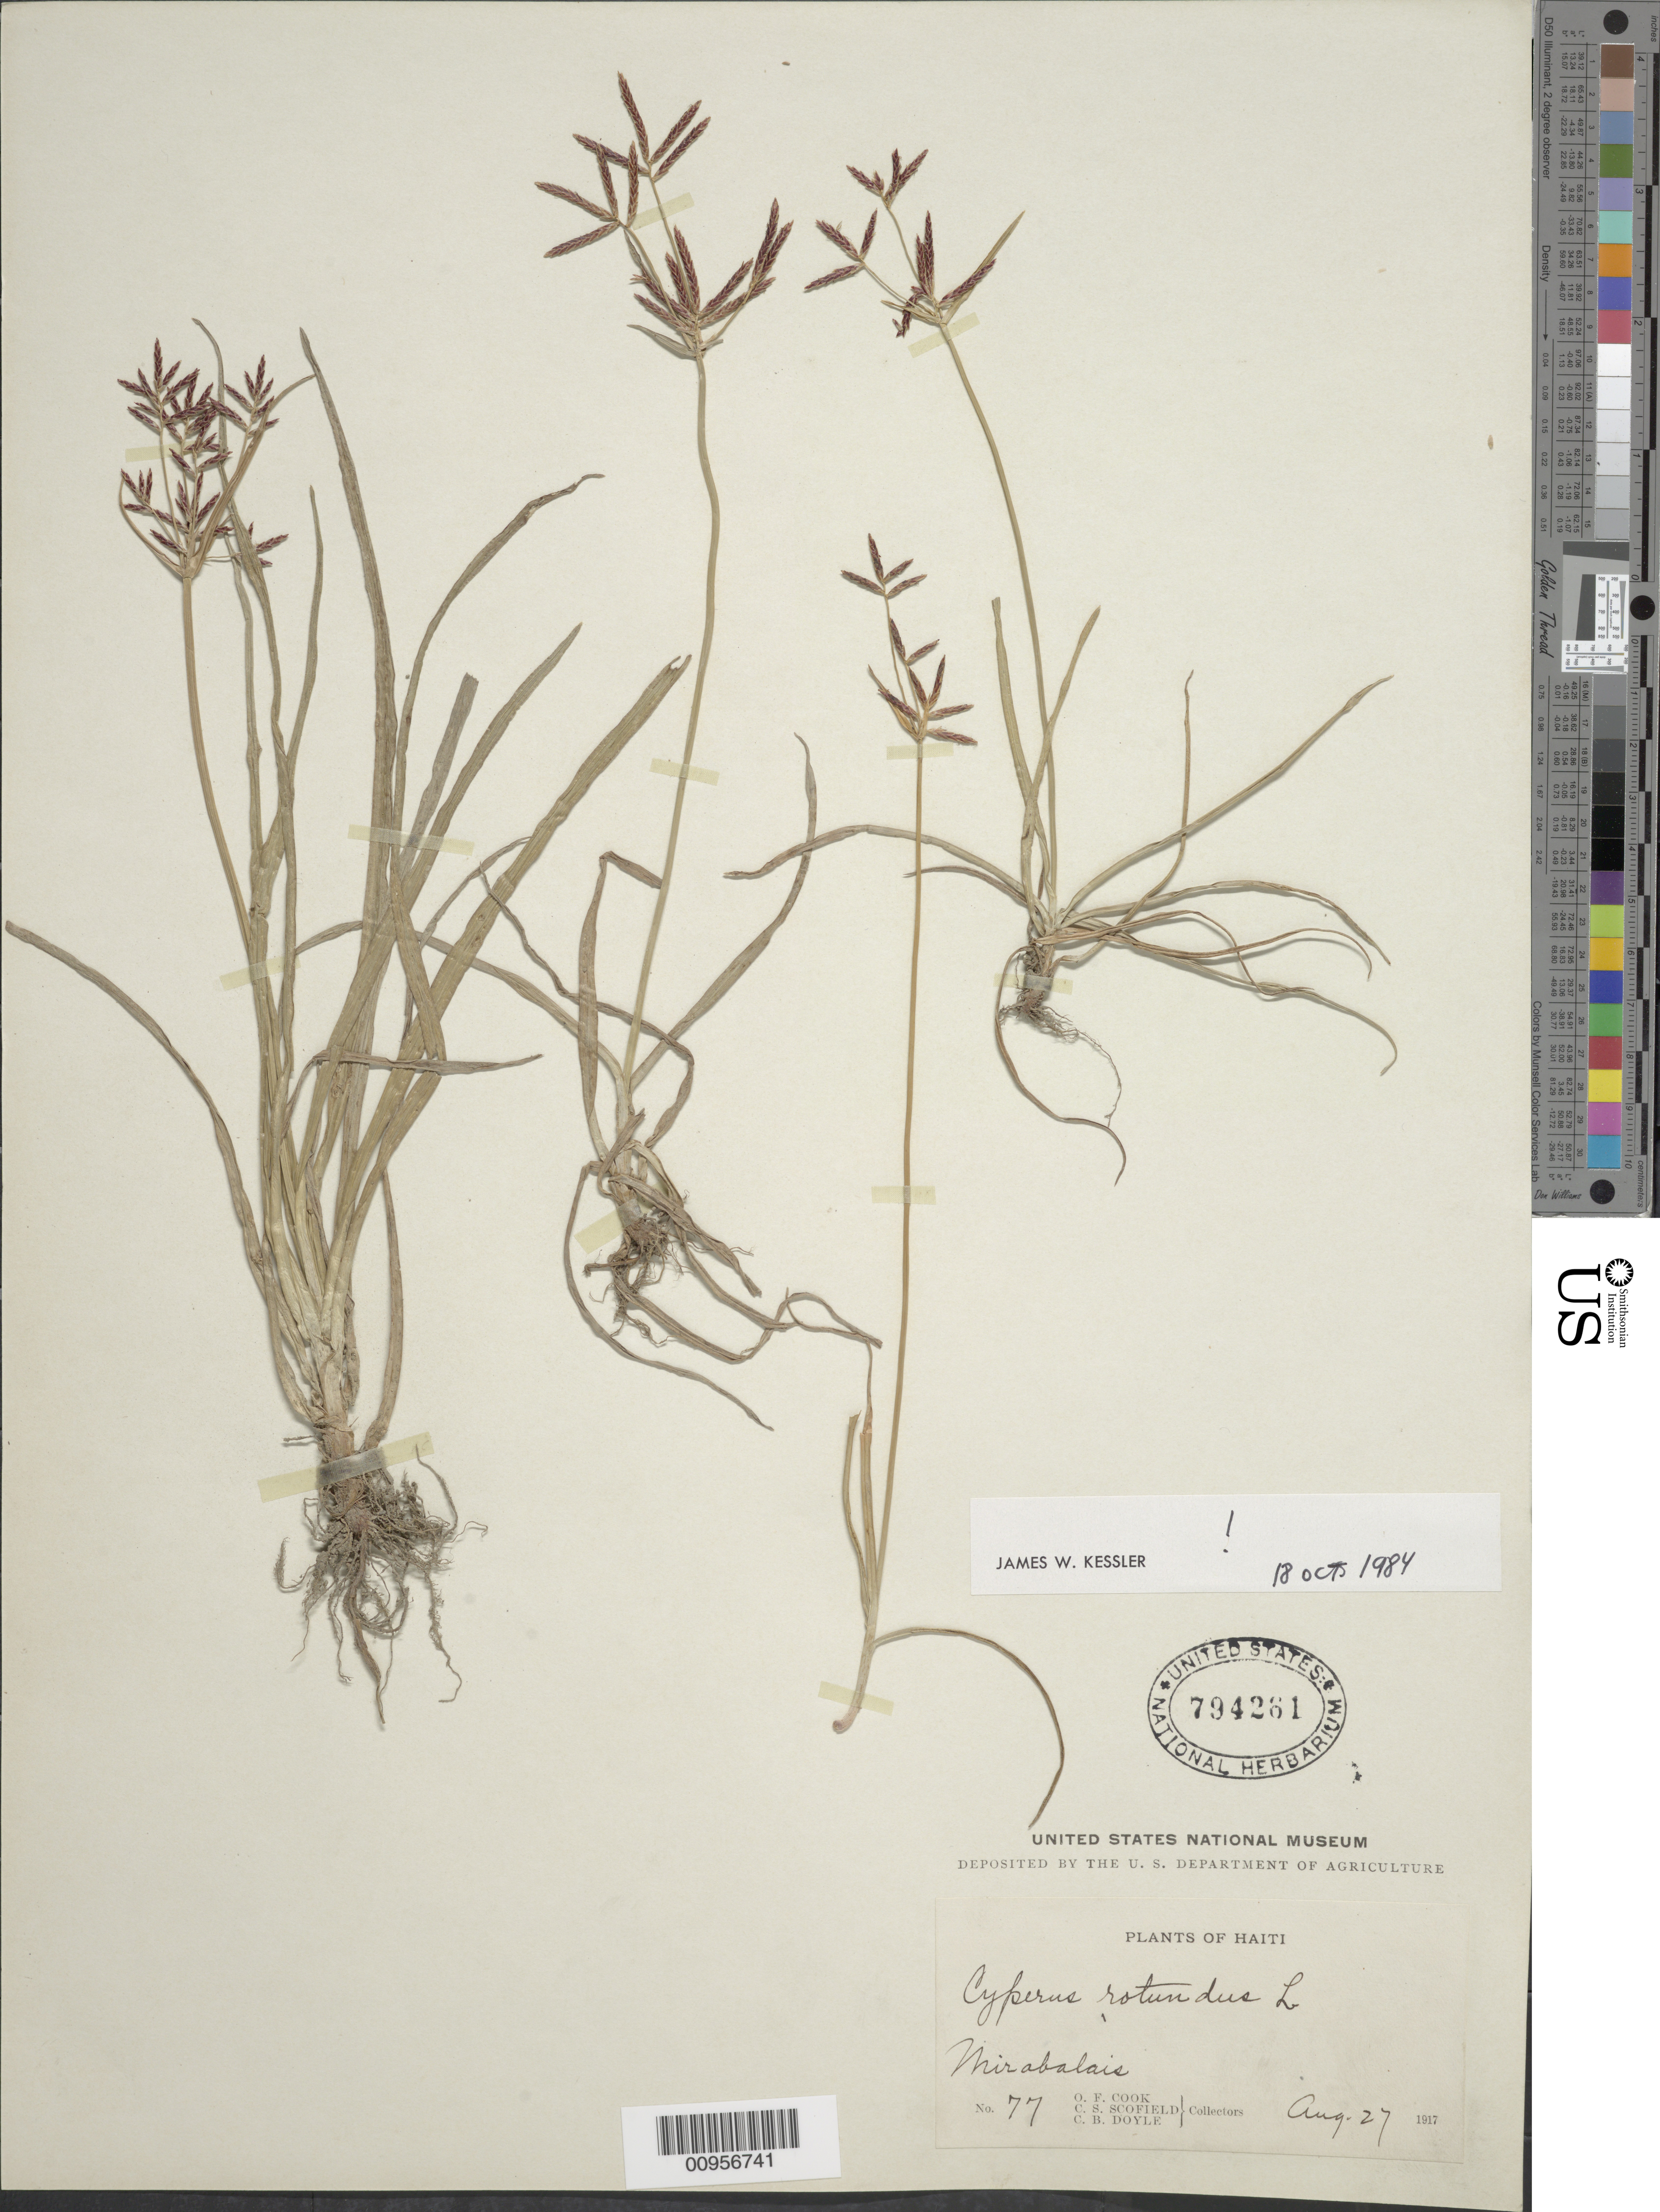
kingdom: Plantae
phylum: Tracheophyta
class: Liliopsida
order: Poales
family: Cyperaceae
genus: Cyperus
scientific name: Cyperus rotundus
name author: L.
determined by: Kessler, J. W.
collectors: O. F. Cook, C. Scofield & C. Doyle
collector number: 77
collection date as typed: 27 Aug 1917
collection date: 1917-08-27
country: Haiti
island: Hispaniola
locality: Mirabalais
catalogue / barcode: US 794261